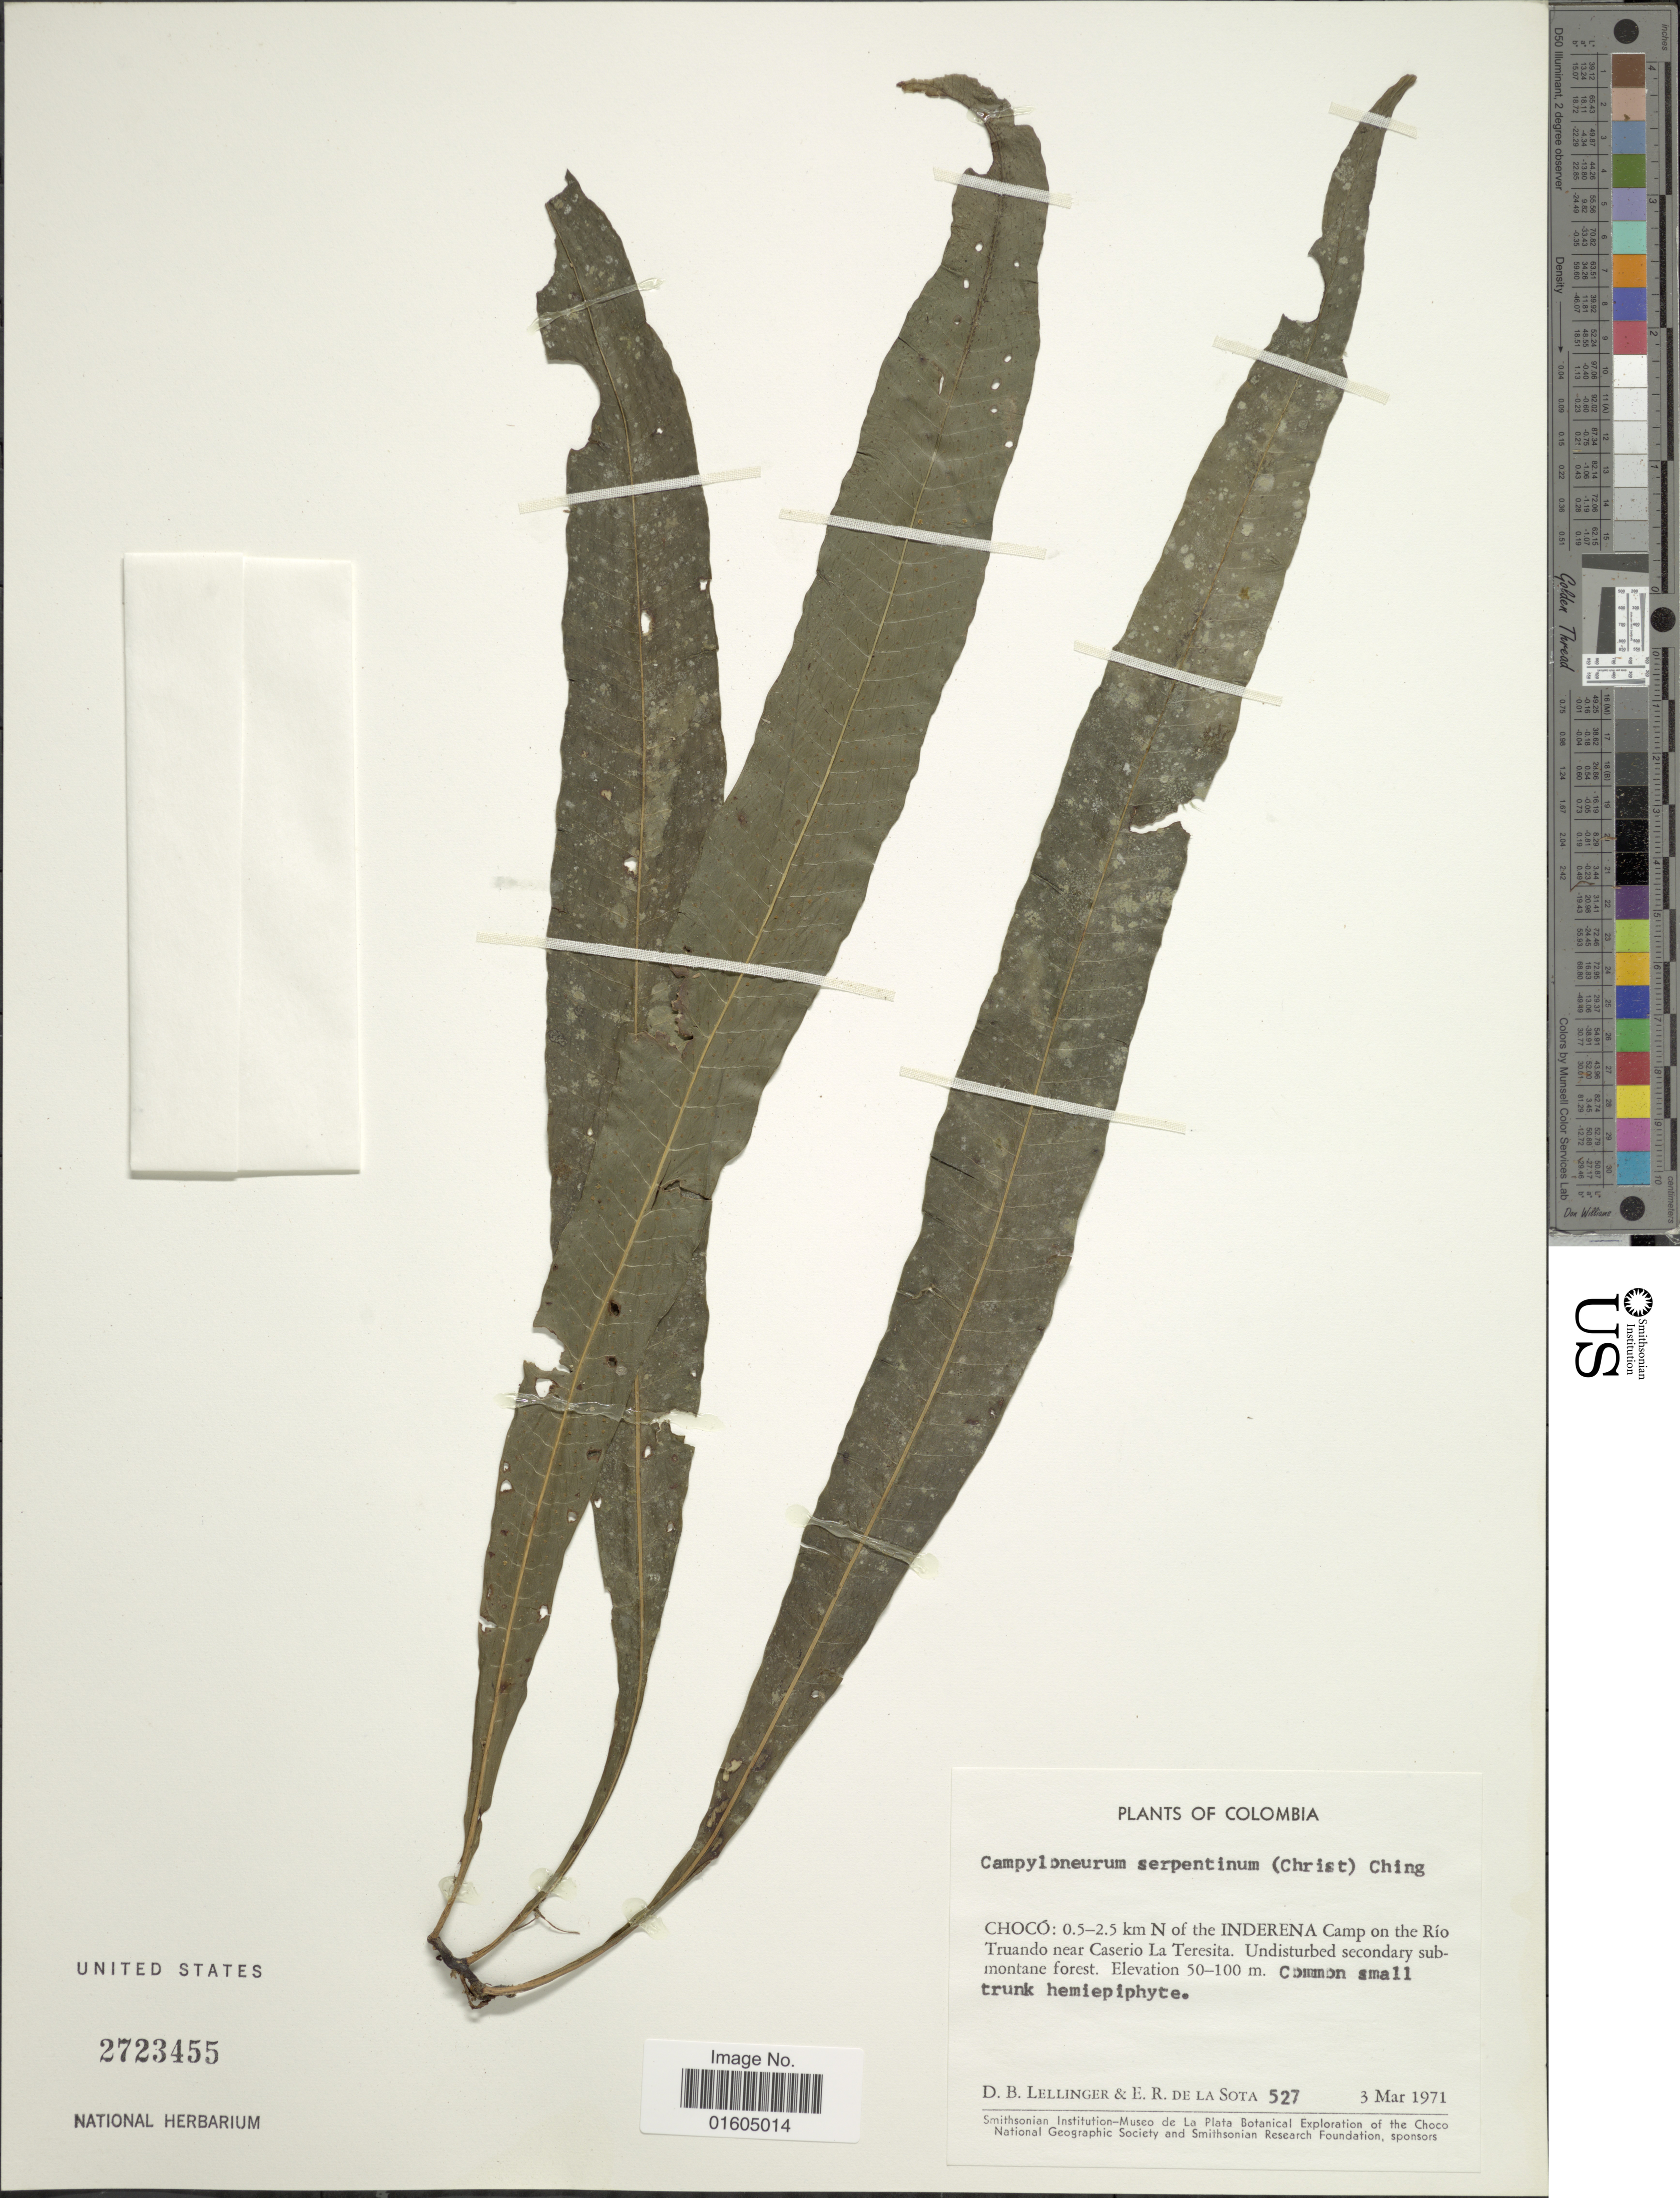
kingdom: Plantae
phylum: Tracheophyta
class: Polypodiopsida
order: Polypodiales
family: Polypodiaceae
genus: Campyloneurum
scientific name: Campyloneurum serpentinum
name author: (Christ) Ching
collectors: D. B. Lellinger & E. R. de la Sota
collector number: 527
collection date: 1971-03-03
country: Colombia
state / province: Chocó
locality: Colombia. Choco: 0.5-2.5 km N of the INDERENA Camp on the Rio Truando near Caserio La Teresita. Undisturbed secondary submontane forest.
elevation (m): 50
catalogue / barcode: US 2723455